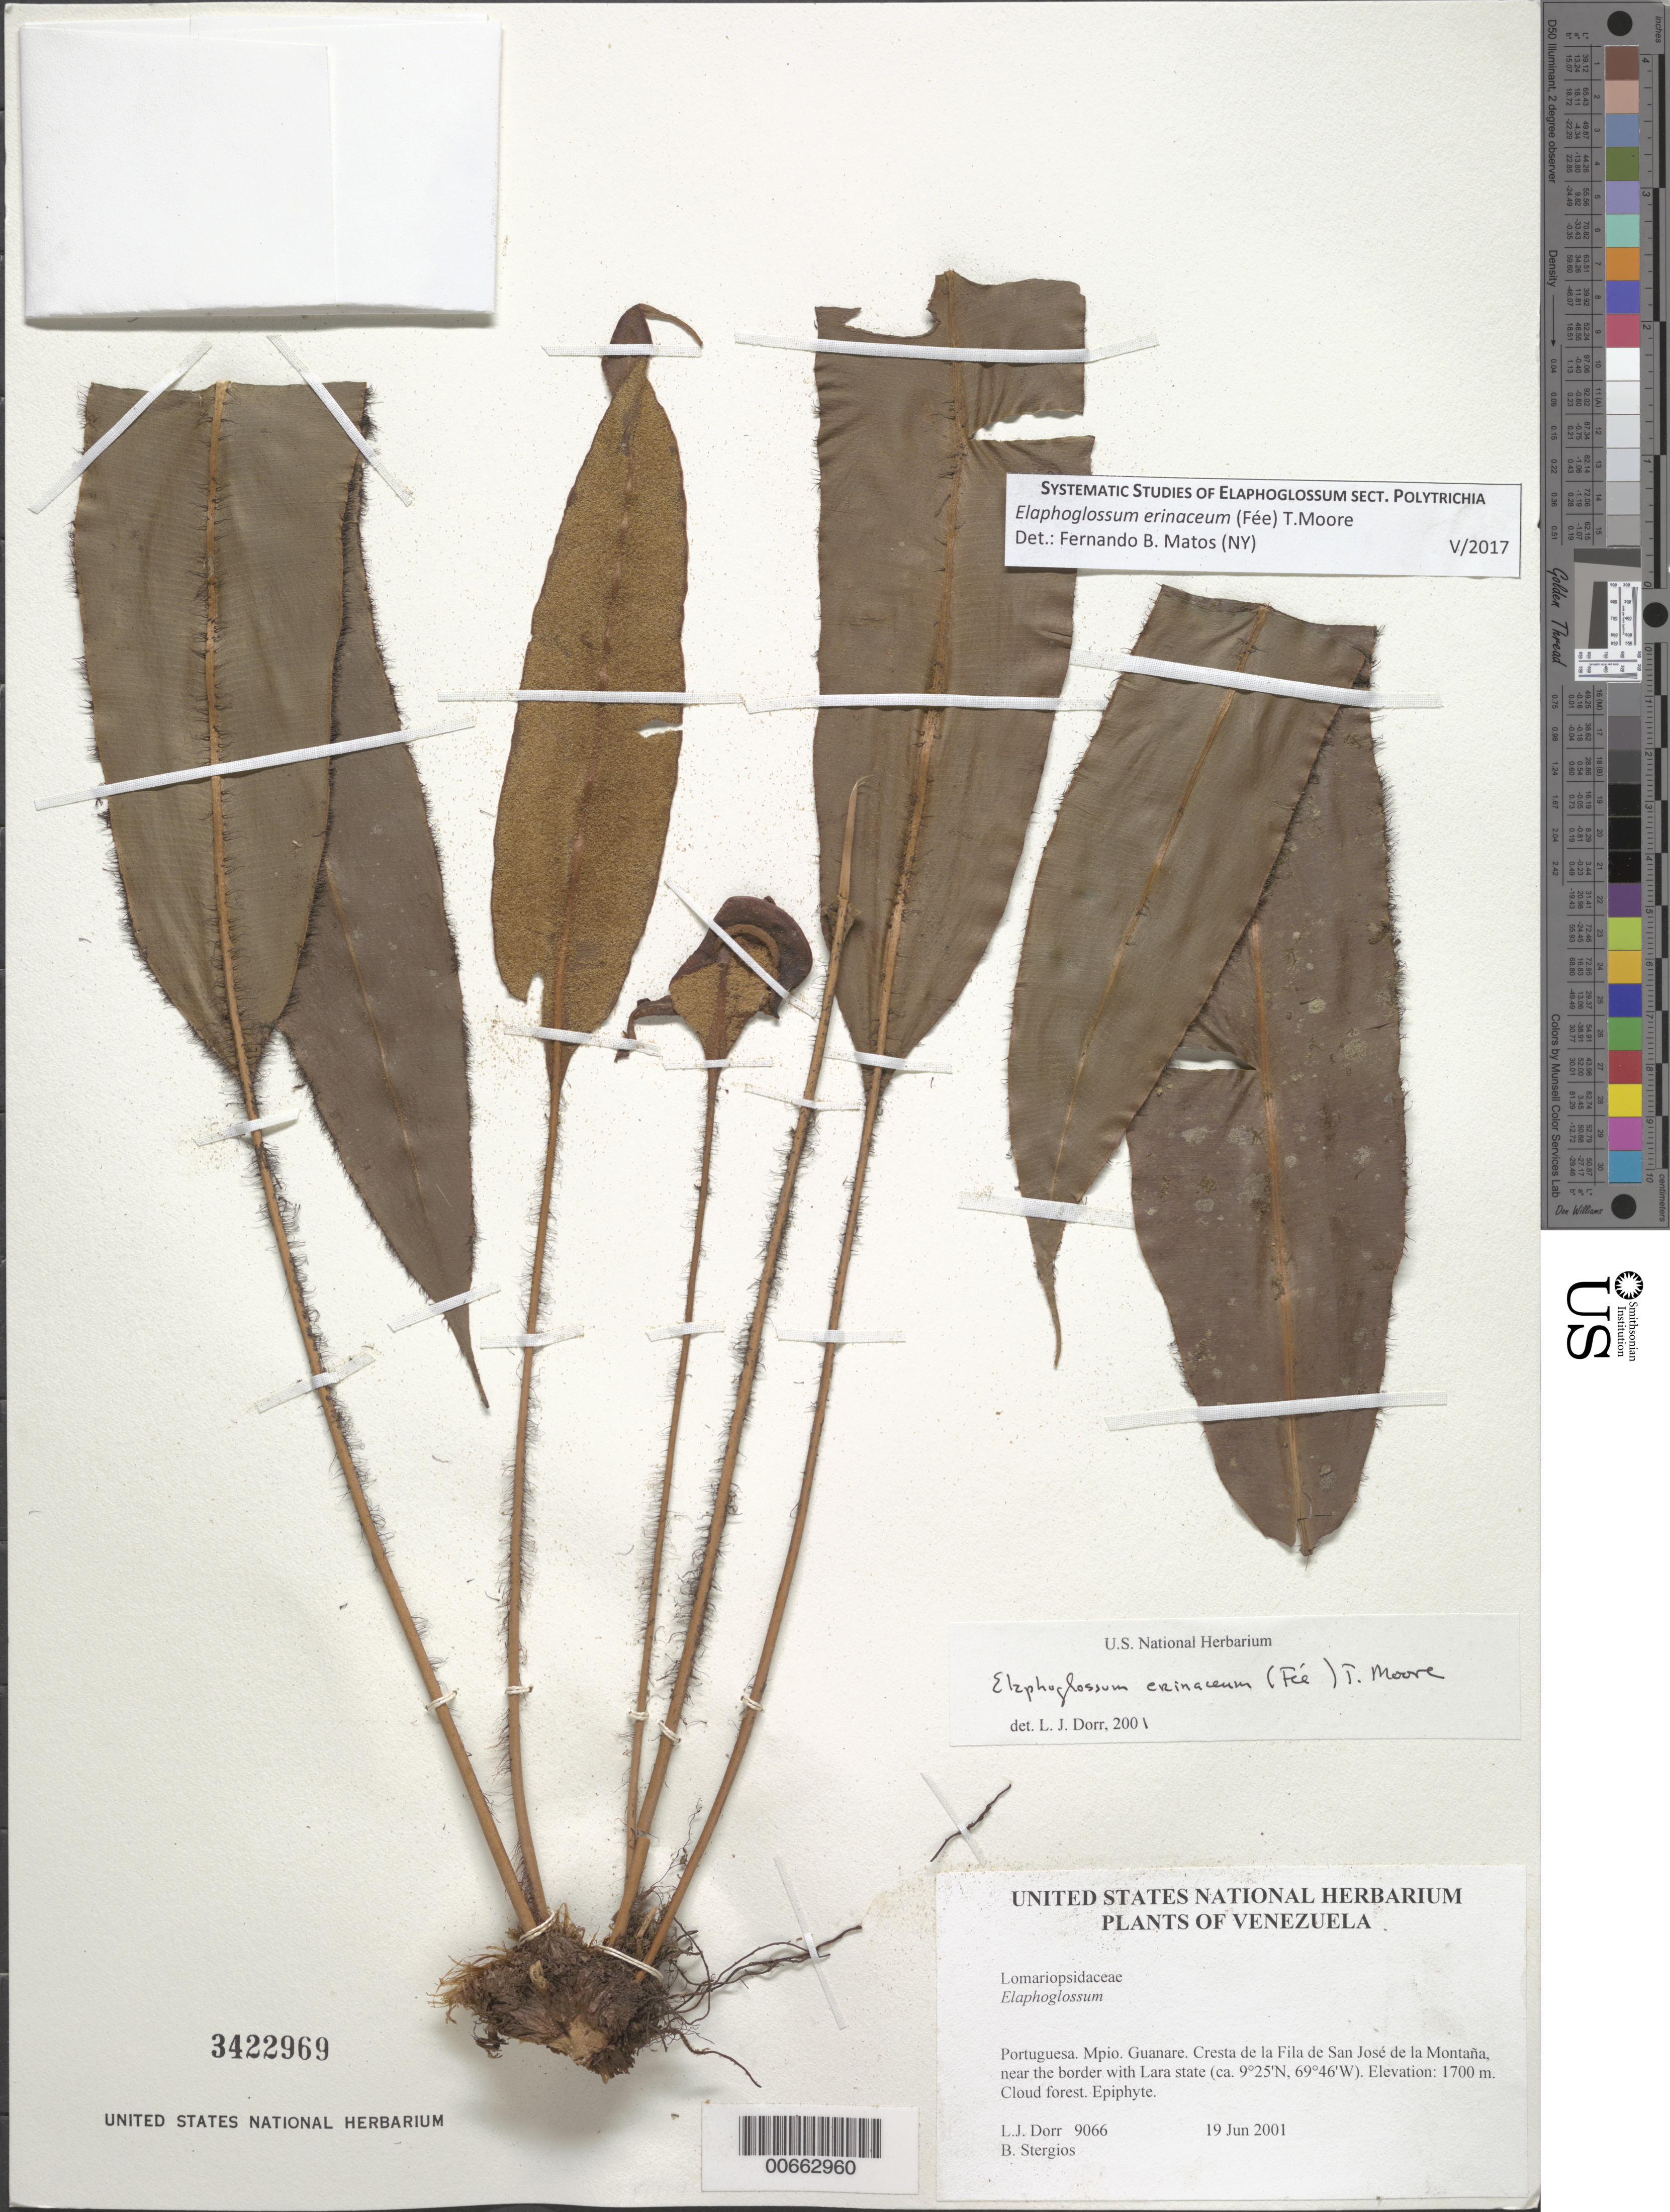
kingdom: Plantae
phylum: Tracheophyta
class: Polypodiopsida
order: Polypodiales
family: Dryopteridaceae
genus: Elaphoglossum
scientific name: Elaphoglossum erinaceum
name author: (Fée) T. Moore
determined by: Dorr, L. J., (BOT), Smithsonian Institution - National Museum of Natural History (UNITED STATES)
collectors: L. J. Dorr & B. G. Stergios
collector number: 9066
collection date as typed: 19 Jun 2001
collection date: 2001-06-19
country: Venezuela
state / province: Portuguesa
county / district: Guanare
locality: Cresta de la Fila de San José de la Montaña, near the border with Lara state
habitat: Cloud forest.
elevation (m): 1700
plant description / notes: CTES, PORT, UC, US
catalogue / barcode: US 3422969